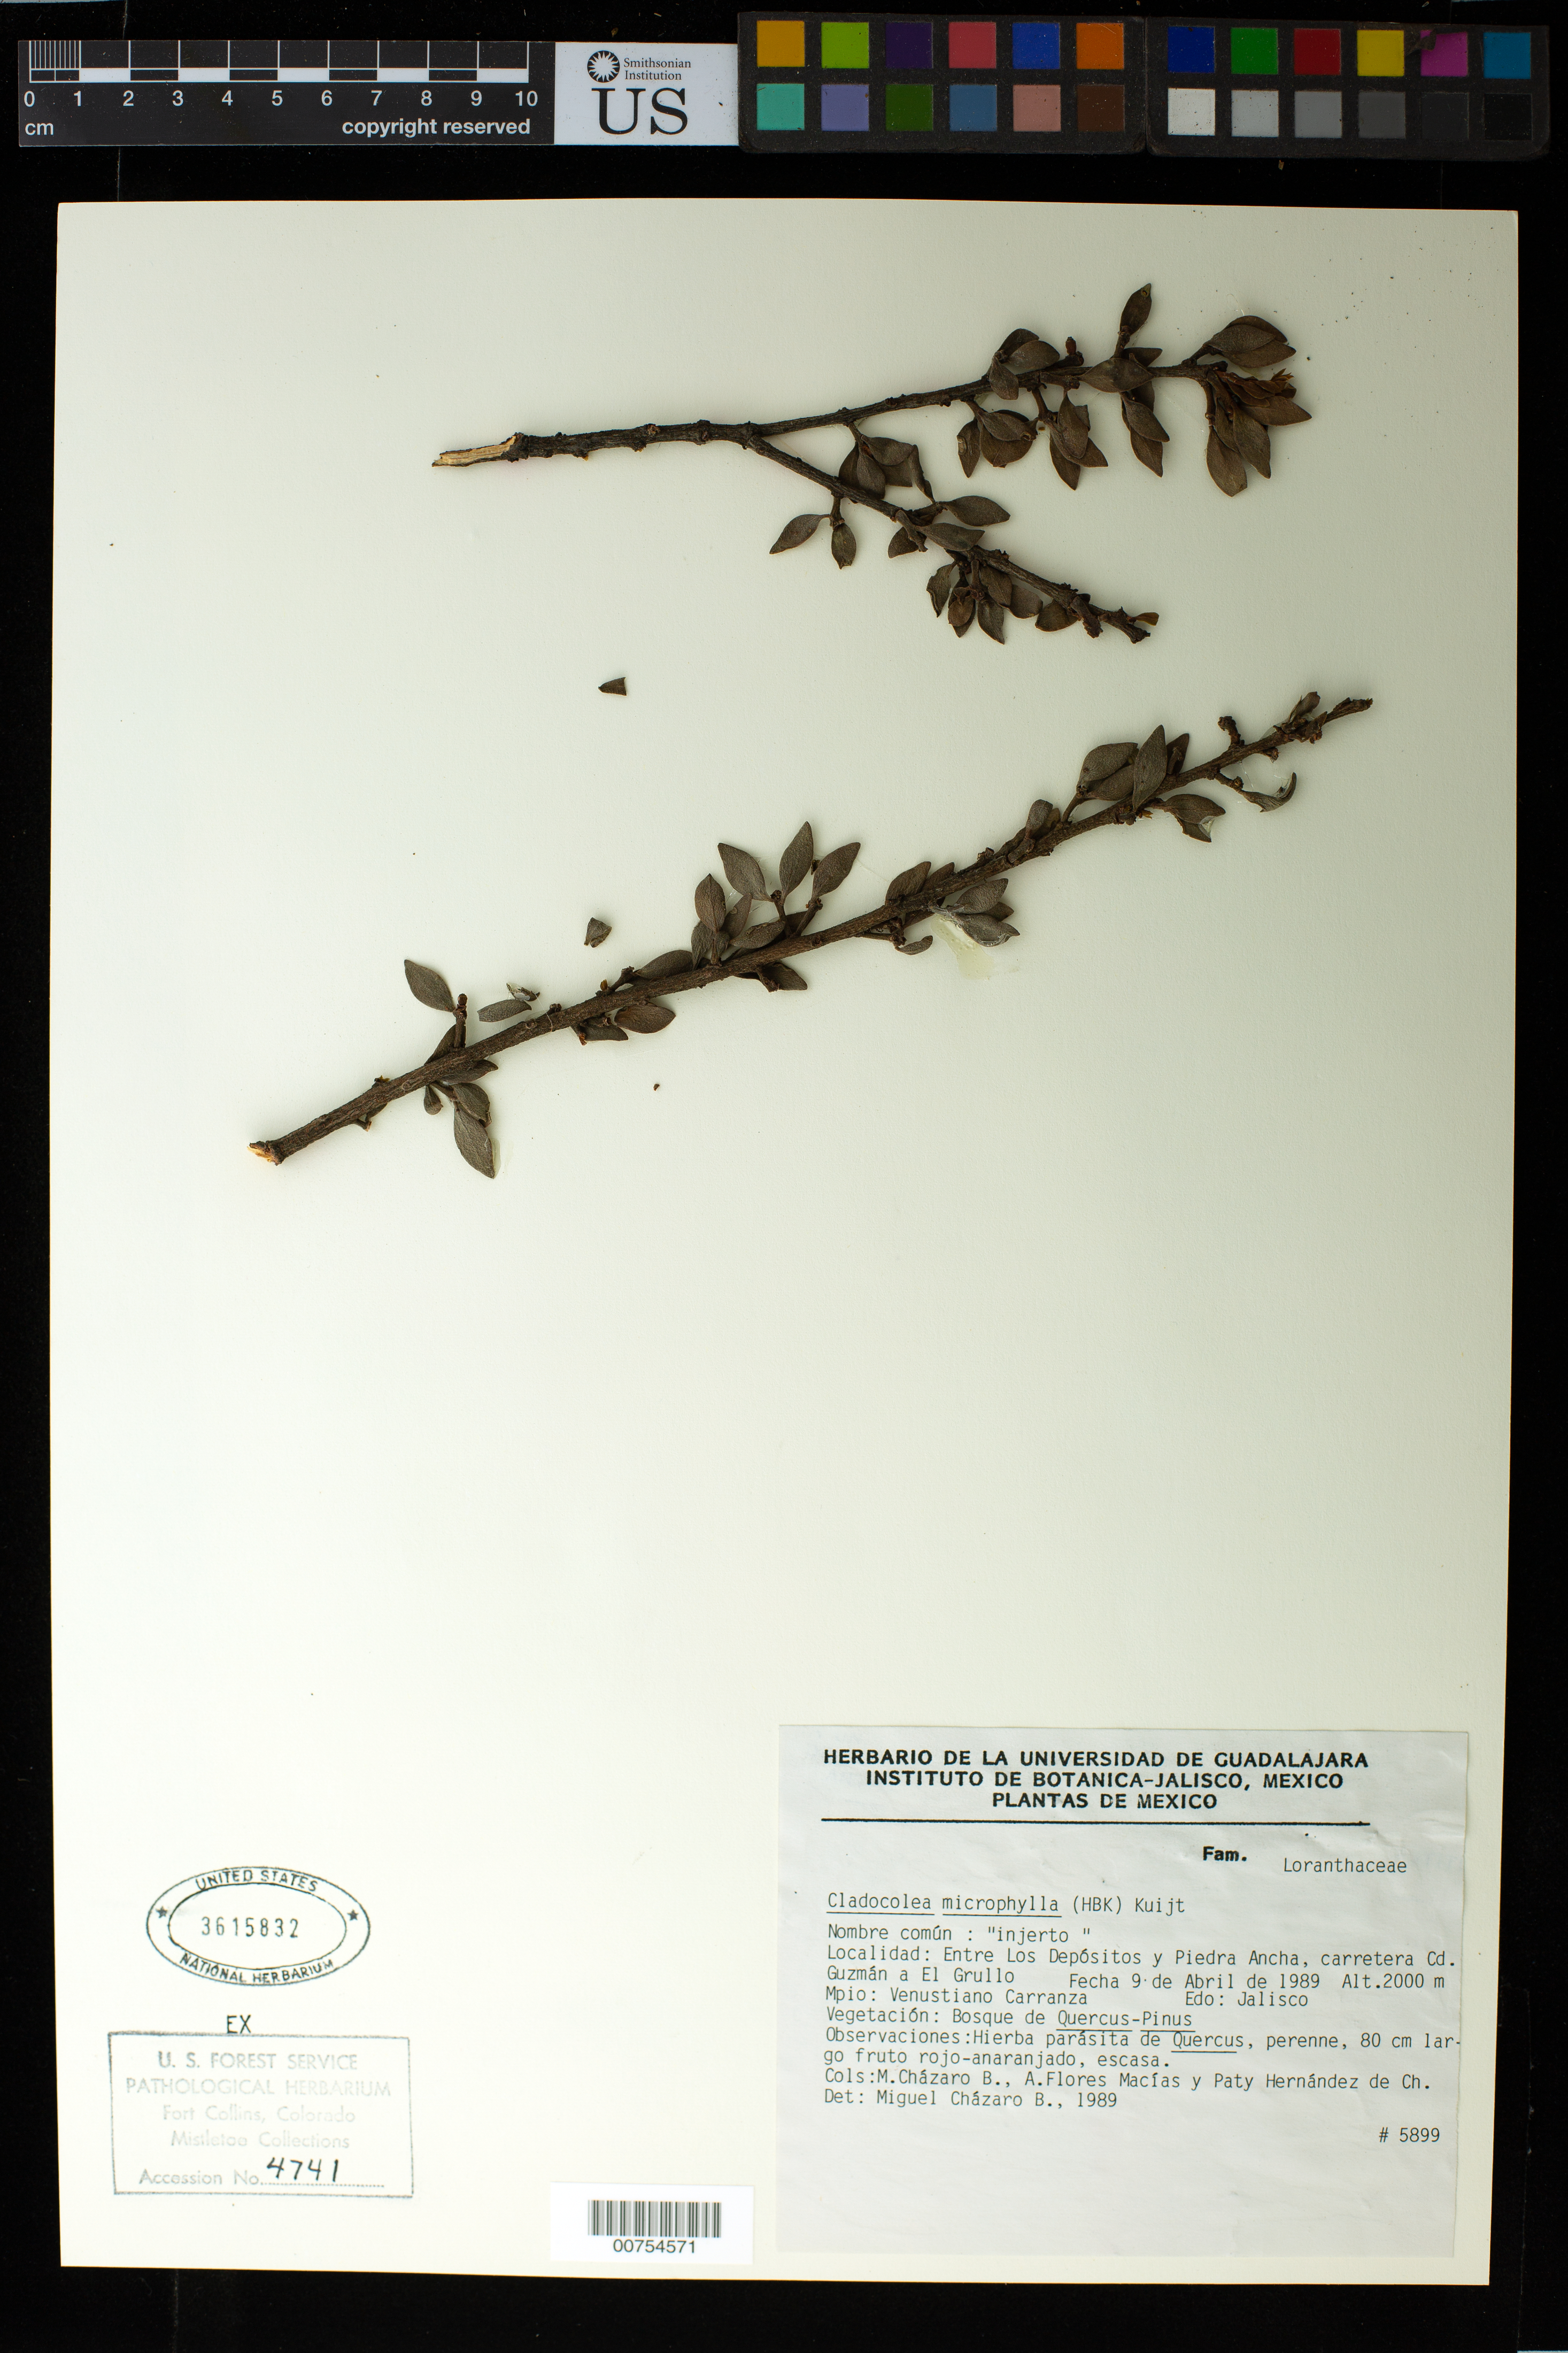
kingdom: Plantae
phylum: Tracheophyta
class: Magnoliopsida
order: Santalales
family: Loranthaceae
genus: Cladocolea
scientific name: Cladocolea microphylla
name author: (Kunth) Kuijt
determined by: Cházaro Basáñoez, Miguel de Jesús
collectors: M. de J. Cházaro Basáñoez, A. Flores Macías & P. Hernández de Ch.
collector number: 5899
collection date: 1989-04-09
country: Mexico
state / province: Jalisco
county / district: Venustiano Carranza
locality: Entre Los Depósitos y Piedra Ancha, carretera Cd. Guzmán a El Grullo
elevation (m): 2000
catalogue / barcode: US 3615832